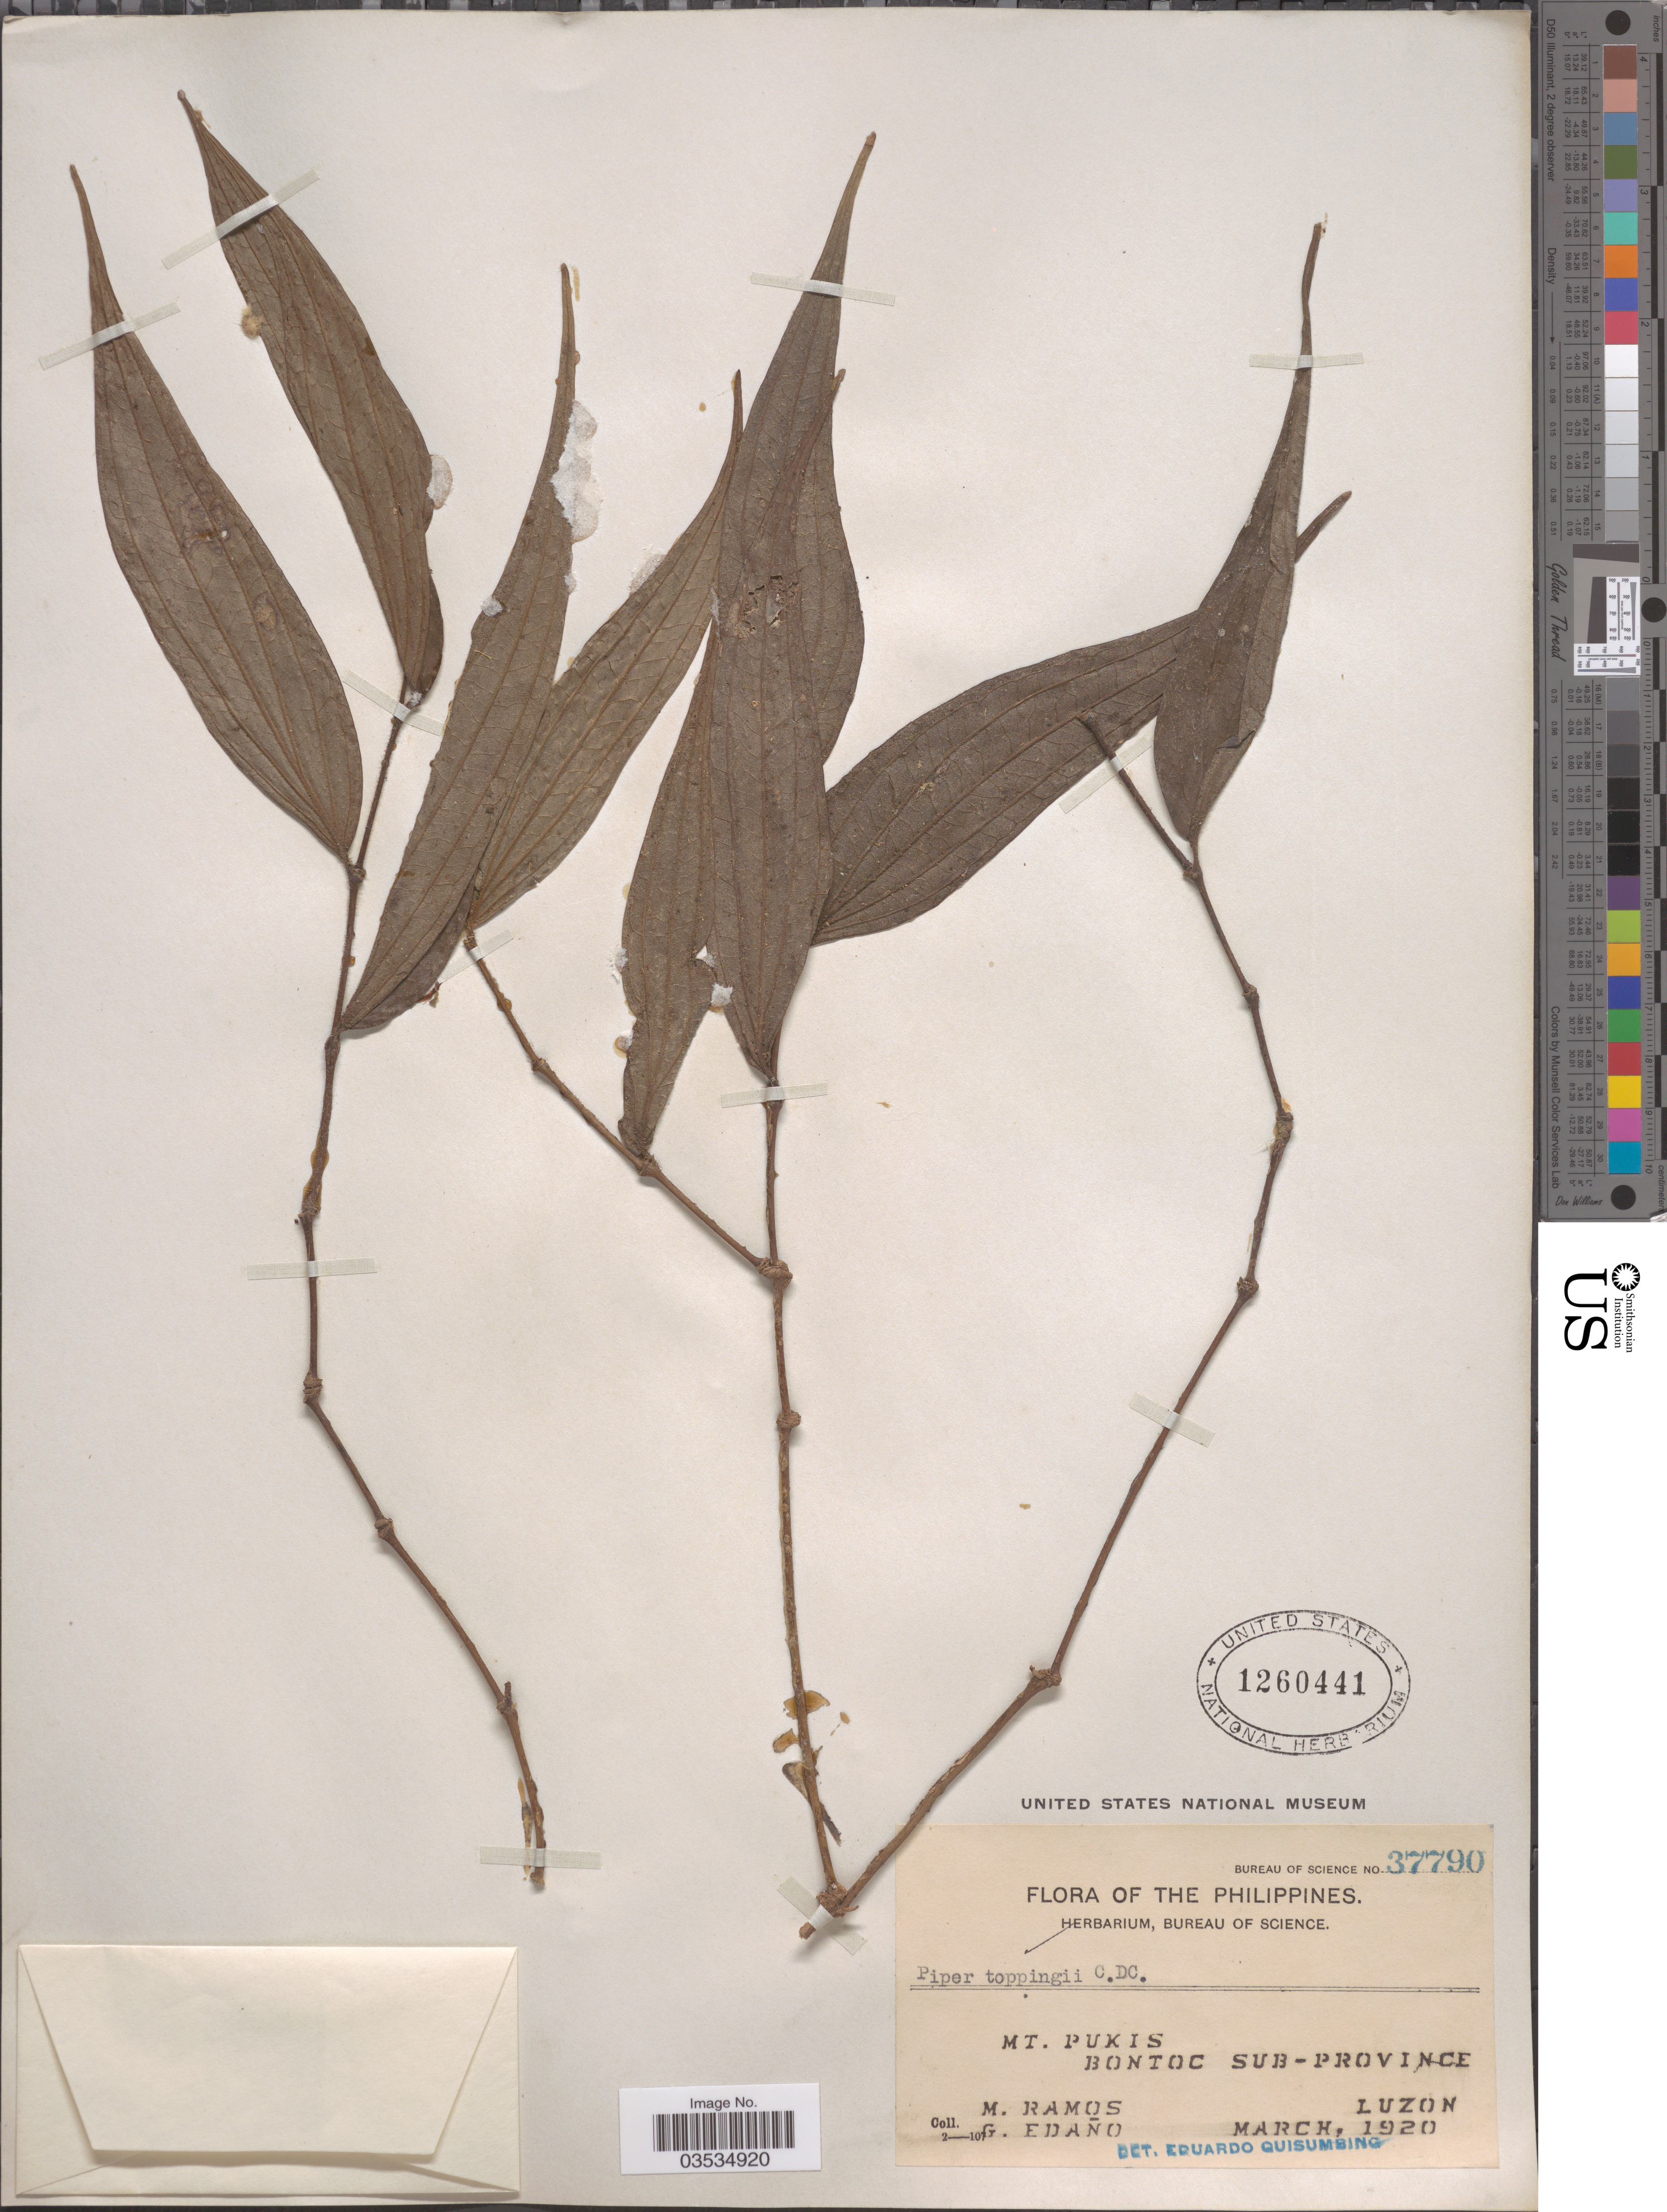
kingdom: Plantae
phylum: Tracheophyta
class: Magnoliopsida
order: Piperales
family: Piperaceae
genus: Piper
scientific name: Piper toppingii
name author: C. DC. in Elmer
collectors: M. Ramos & G. Edaño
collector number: Bureau of Science 37790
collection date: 1920-03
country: Philippines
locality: Mt. Pukis. Bontoc Sub-Province. Luzon.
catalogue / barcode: US 1260441